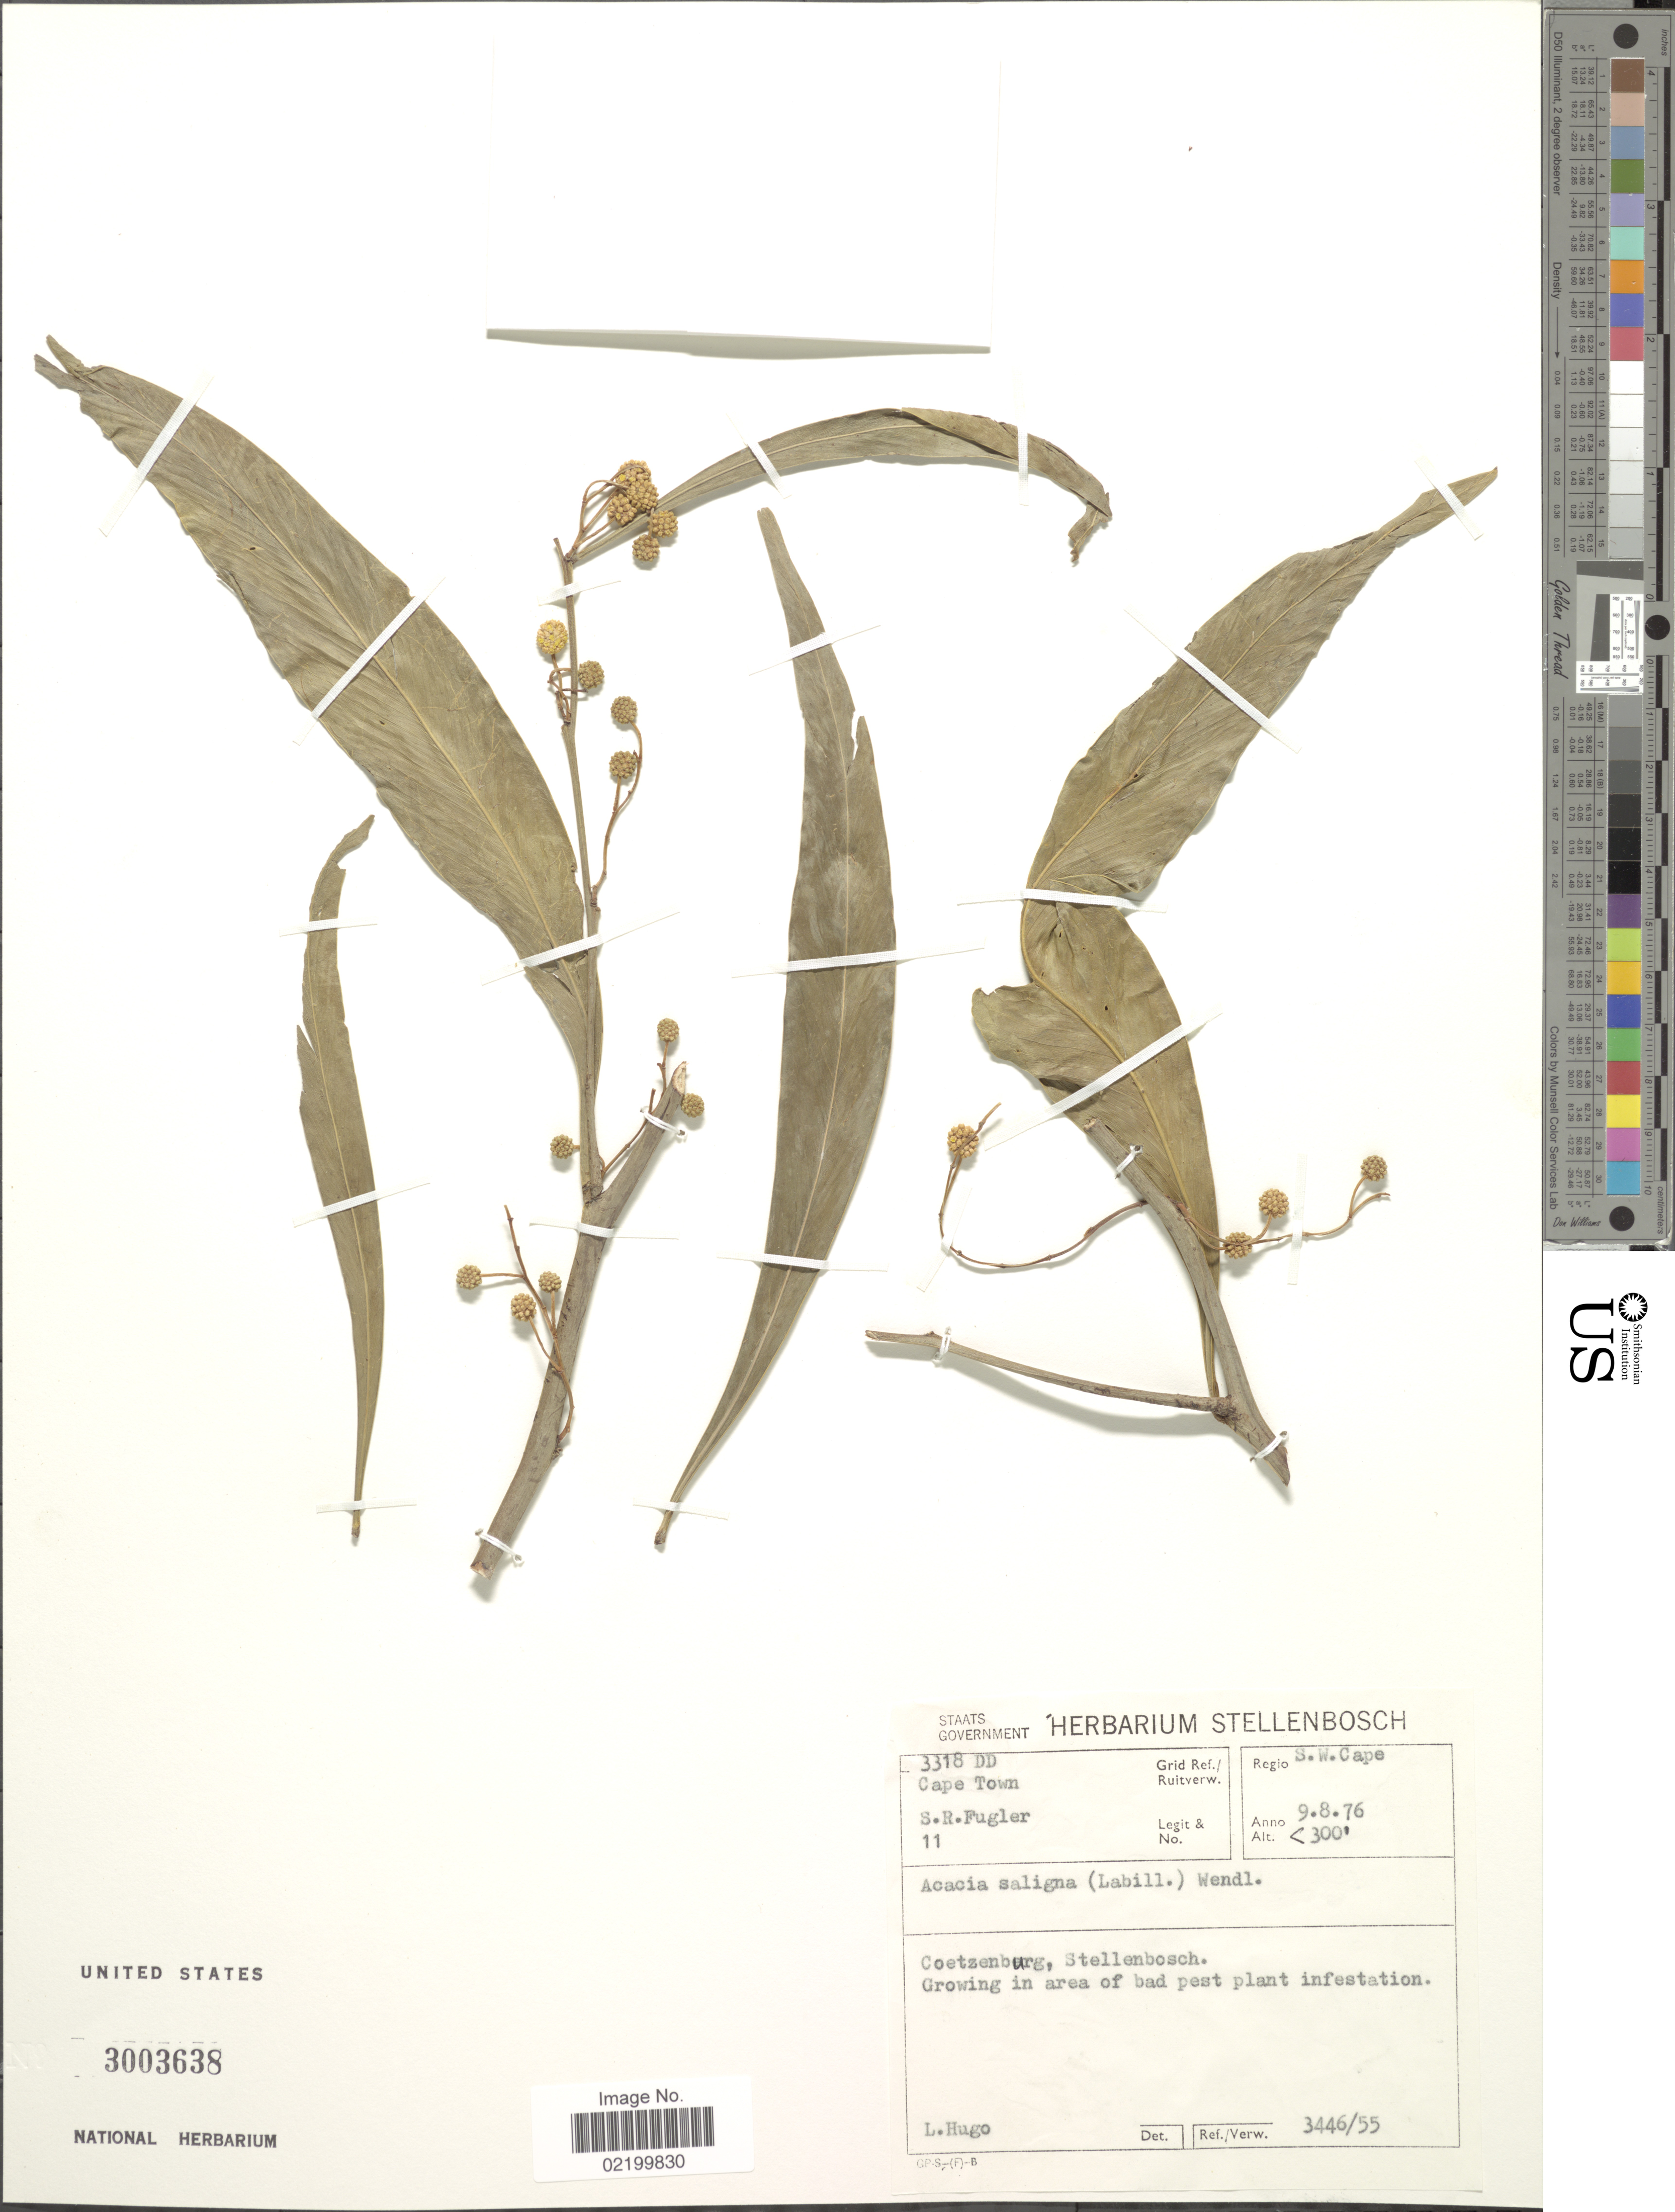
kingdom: Plantae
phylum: Tracheophyta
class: Magnoliopsida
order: Fabales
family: Fabaceae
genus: Acacia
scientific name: Acacia saligna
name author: (Labill.) H.L. Wendl.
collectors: S. Fugler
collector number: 11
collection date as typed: Transcribed d/m/y: 9/8/76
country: South Africa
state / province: Western Cape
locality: S.W. Cape. Coetzenburg. Stellenbosch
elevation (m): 300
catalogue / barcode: US 3003638